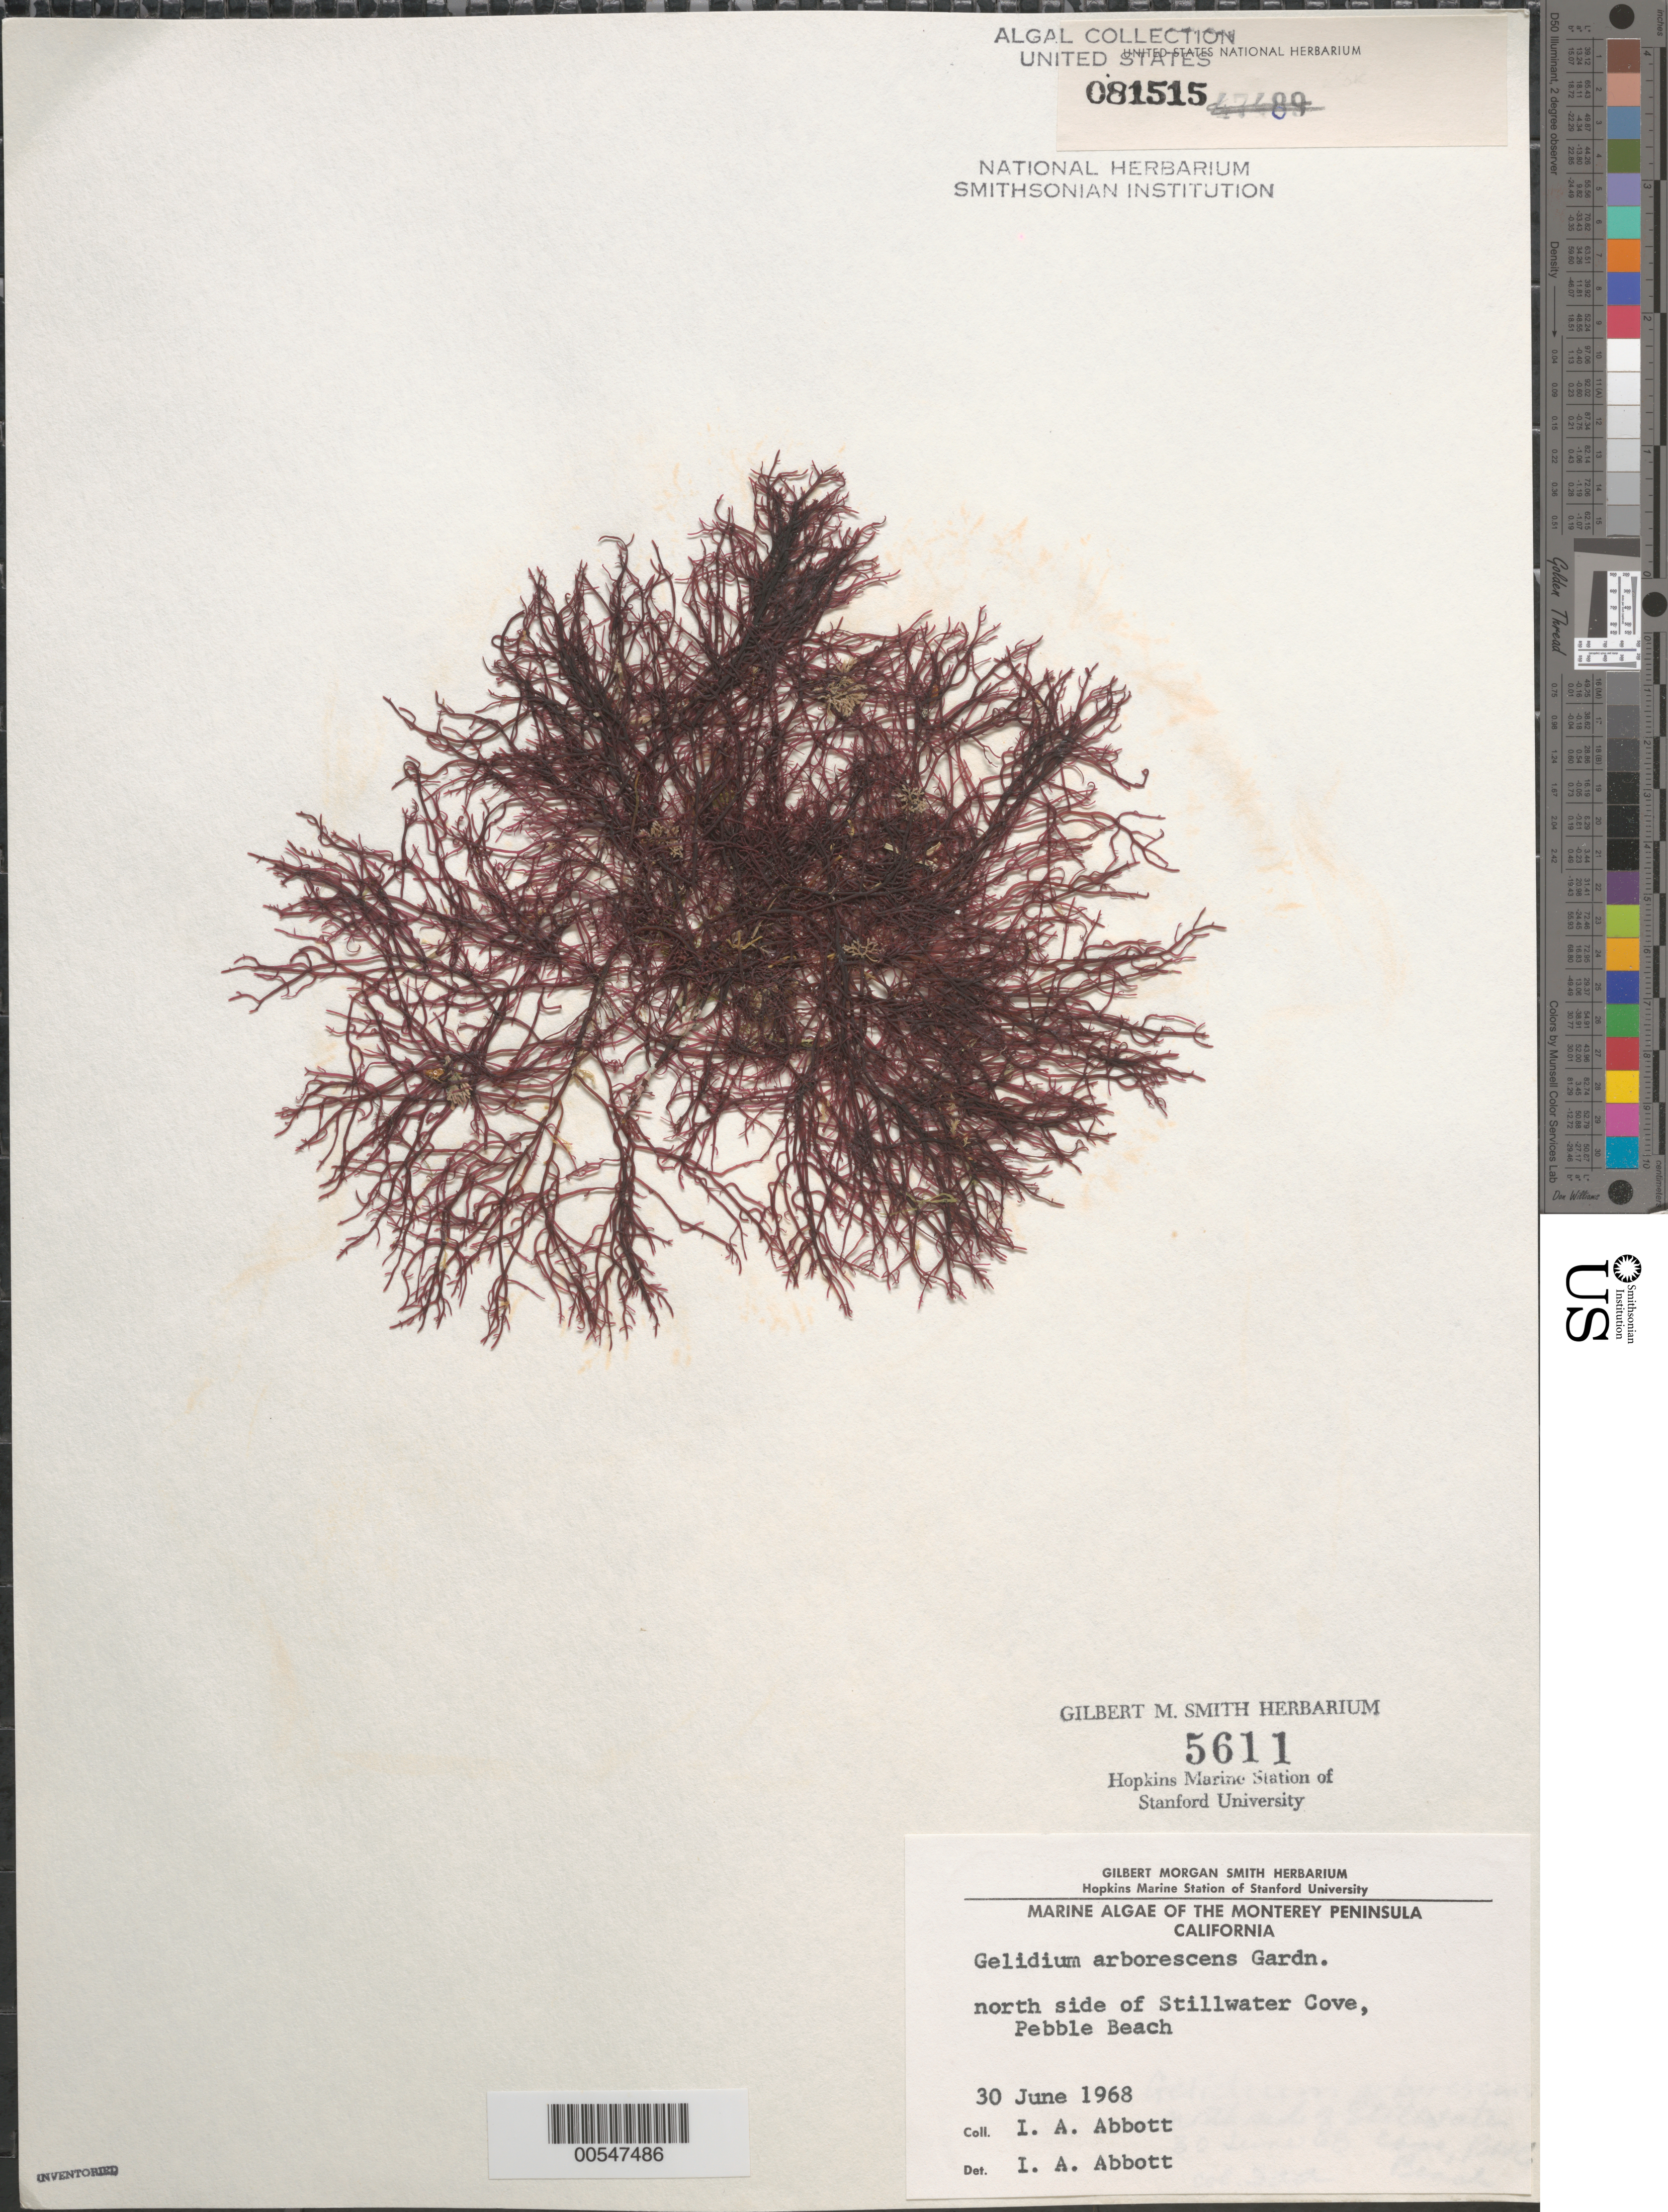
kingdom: Plantae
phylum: Rhodophyta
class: Florideophyceae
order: Gelidiales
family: Gelidiaceae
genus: Gelidium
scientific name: Gelidium arborescens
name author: N.L. Gardner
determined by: Abbott, Isabella A.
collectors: I. A. Abbott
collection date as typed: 30 Jun 1968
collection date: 1968-06-30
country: United States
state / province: California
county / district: Monterey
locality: Stillwater Cove, Pebble Beach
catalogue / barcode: US 81515